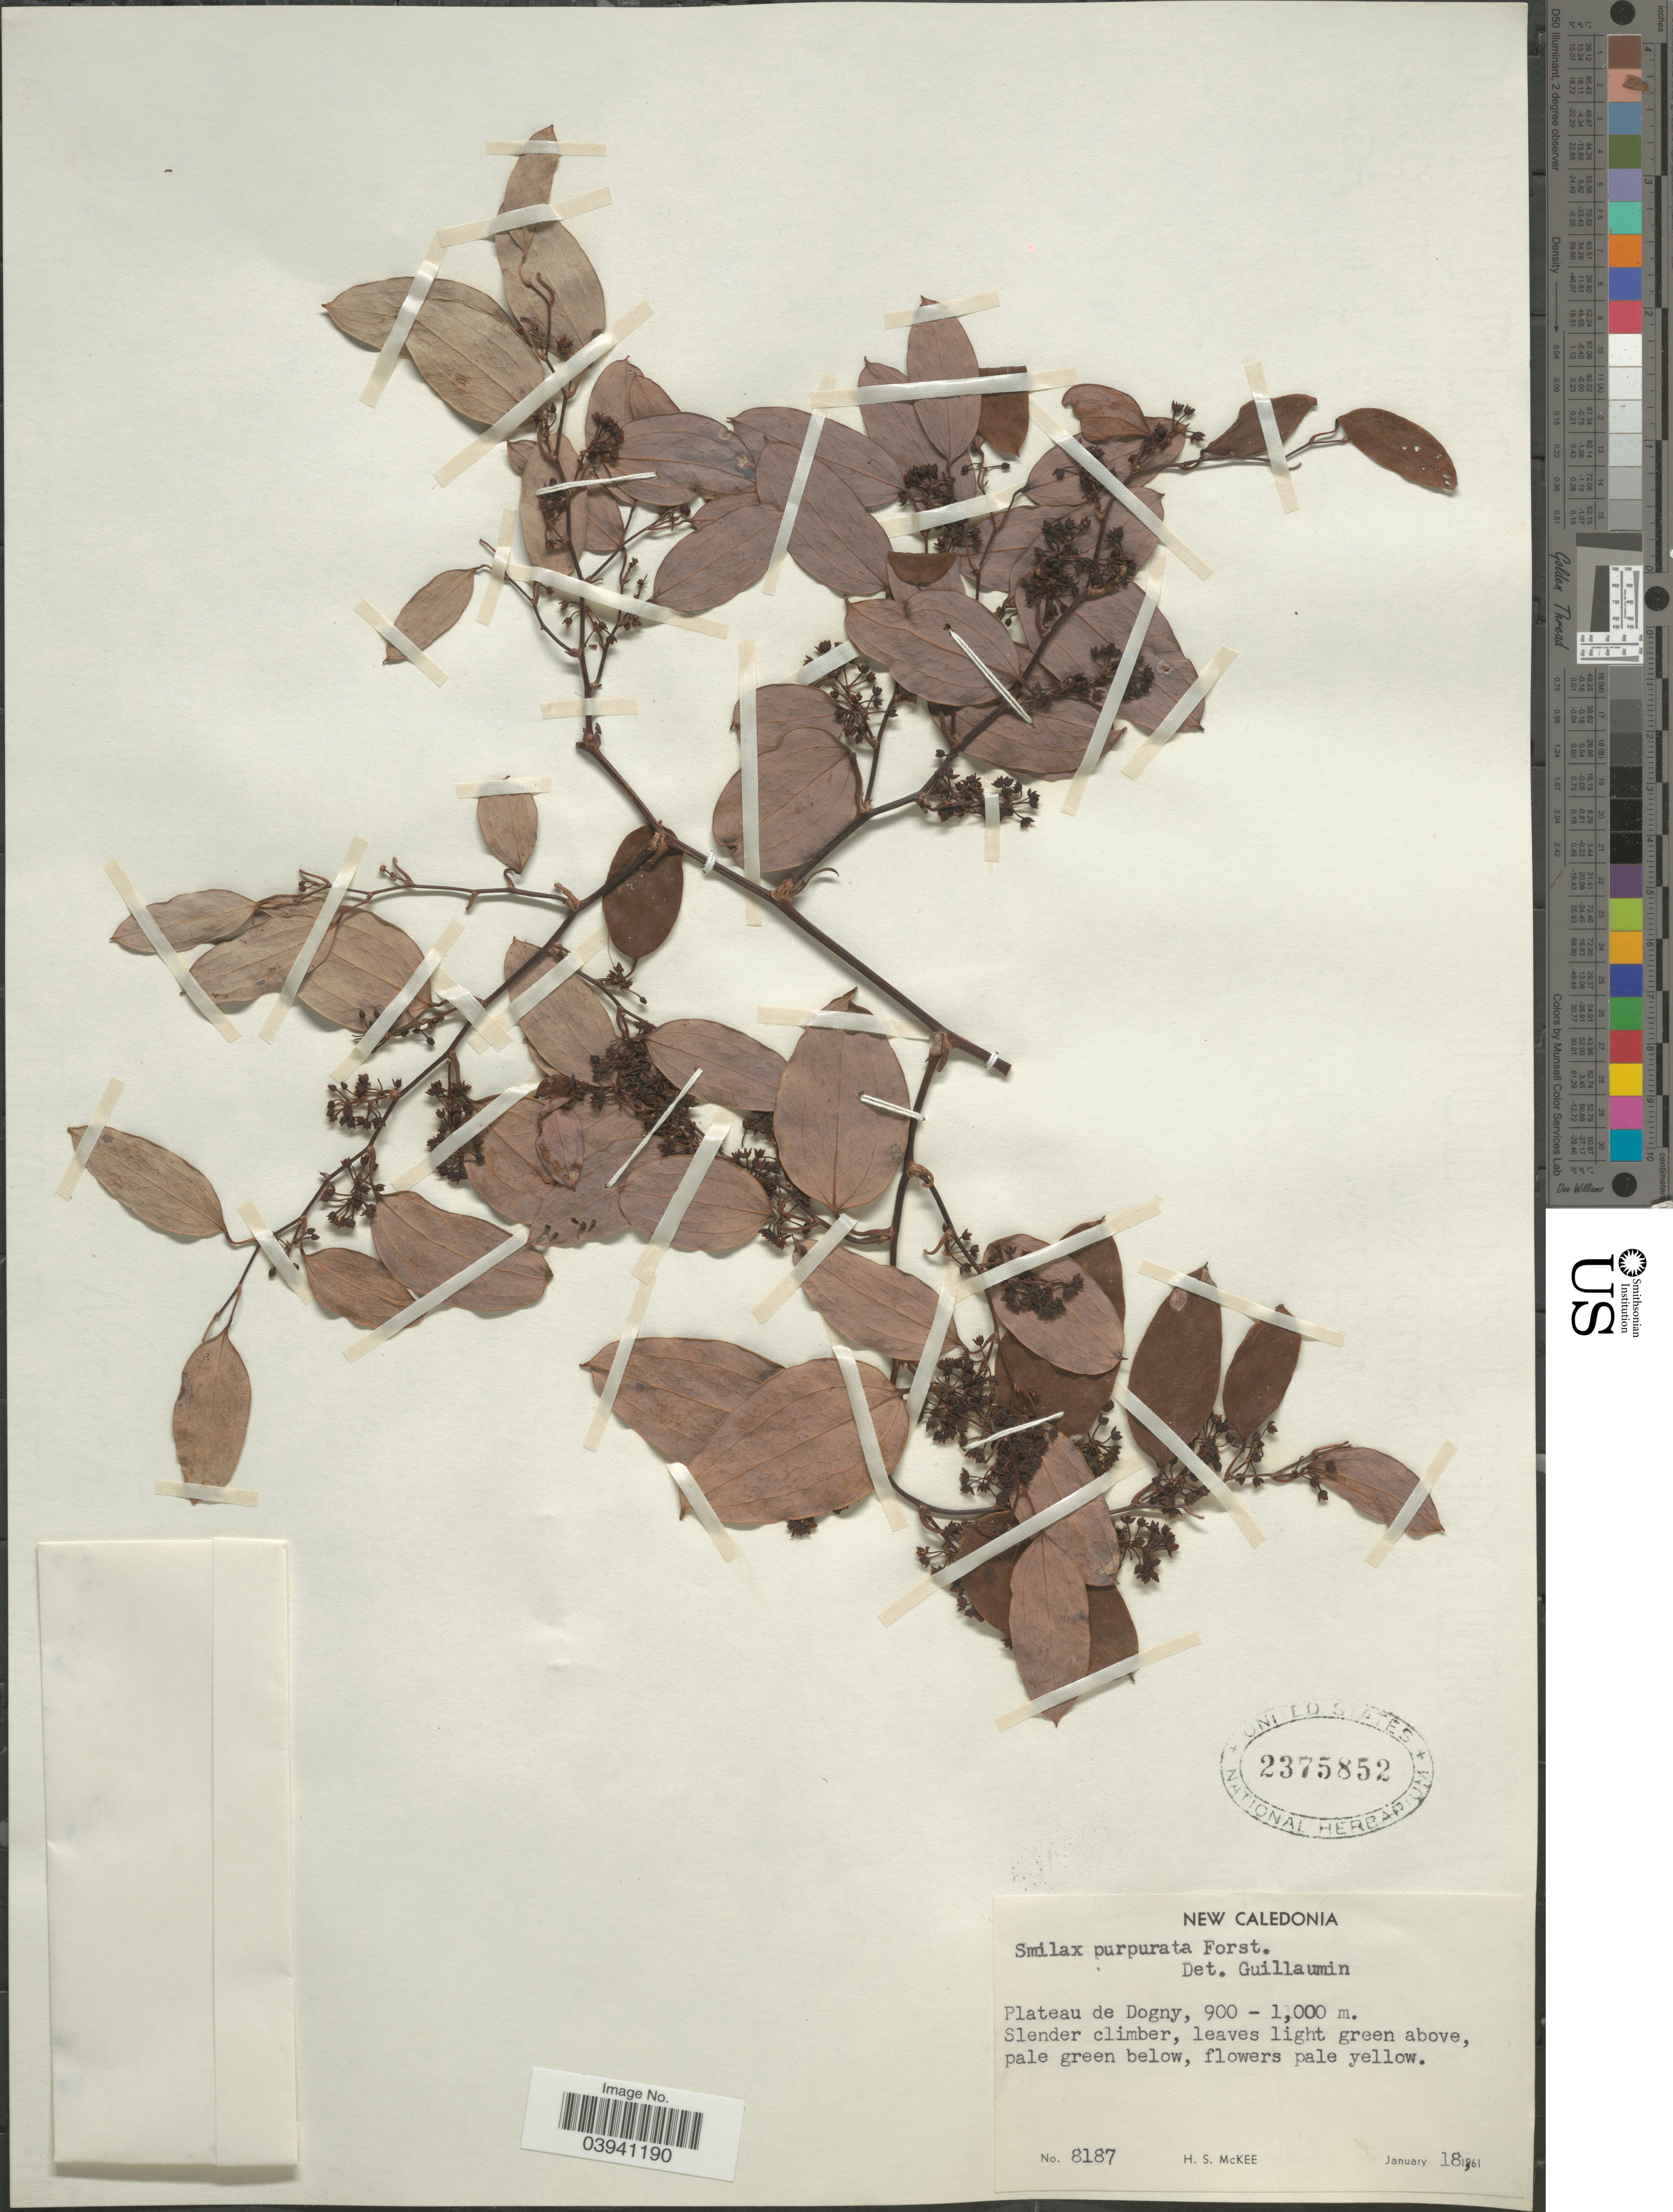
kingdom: Plantae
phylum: Tracheophyta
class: Liliopsida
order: Liliales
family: Smilacaceae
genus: Smilax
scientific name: Smilax purpurata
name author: G. Forst.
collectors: H. S. McKee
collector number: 8187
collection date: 1961-01-18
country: New Caledonia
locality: Plateau de Dogny.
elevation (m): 900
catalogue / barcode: US 2375852